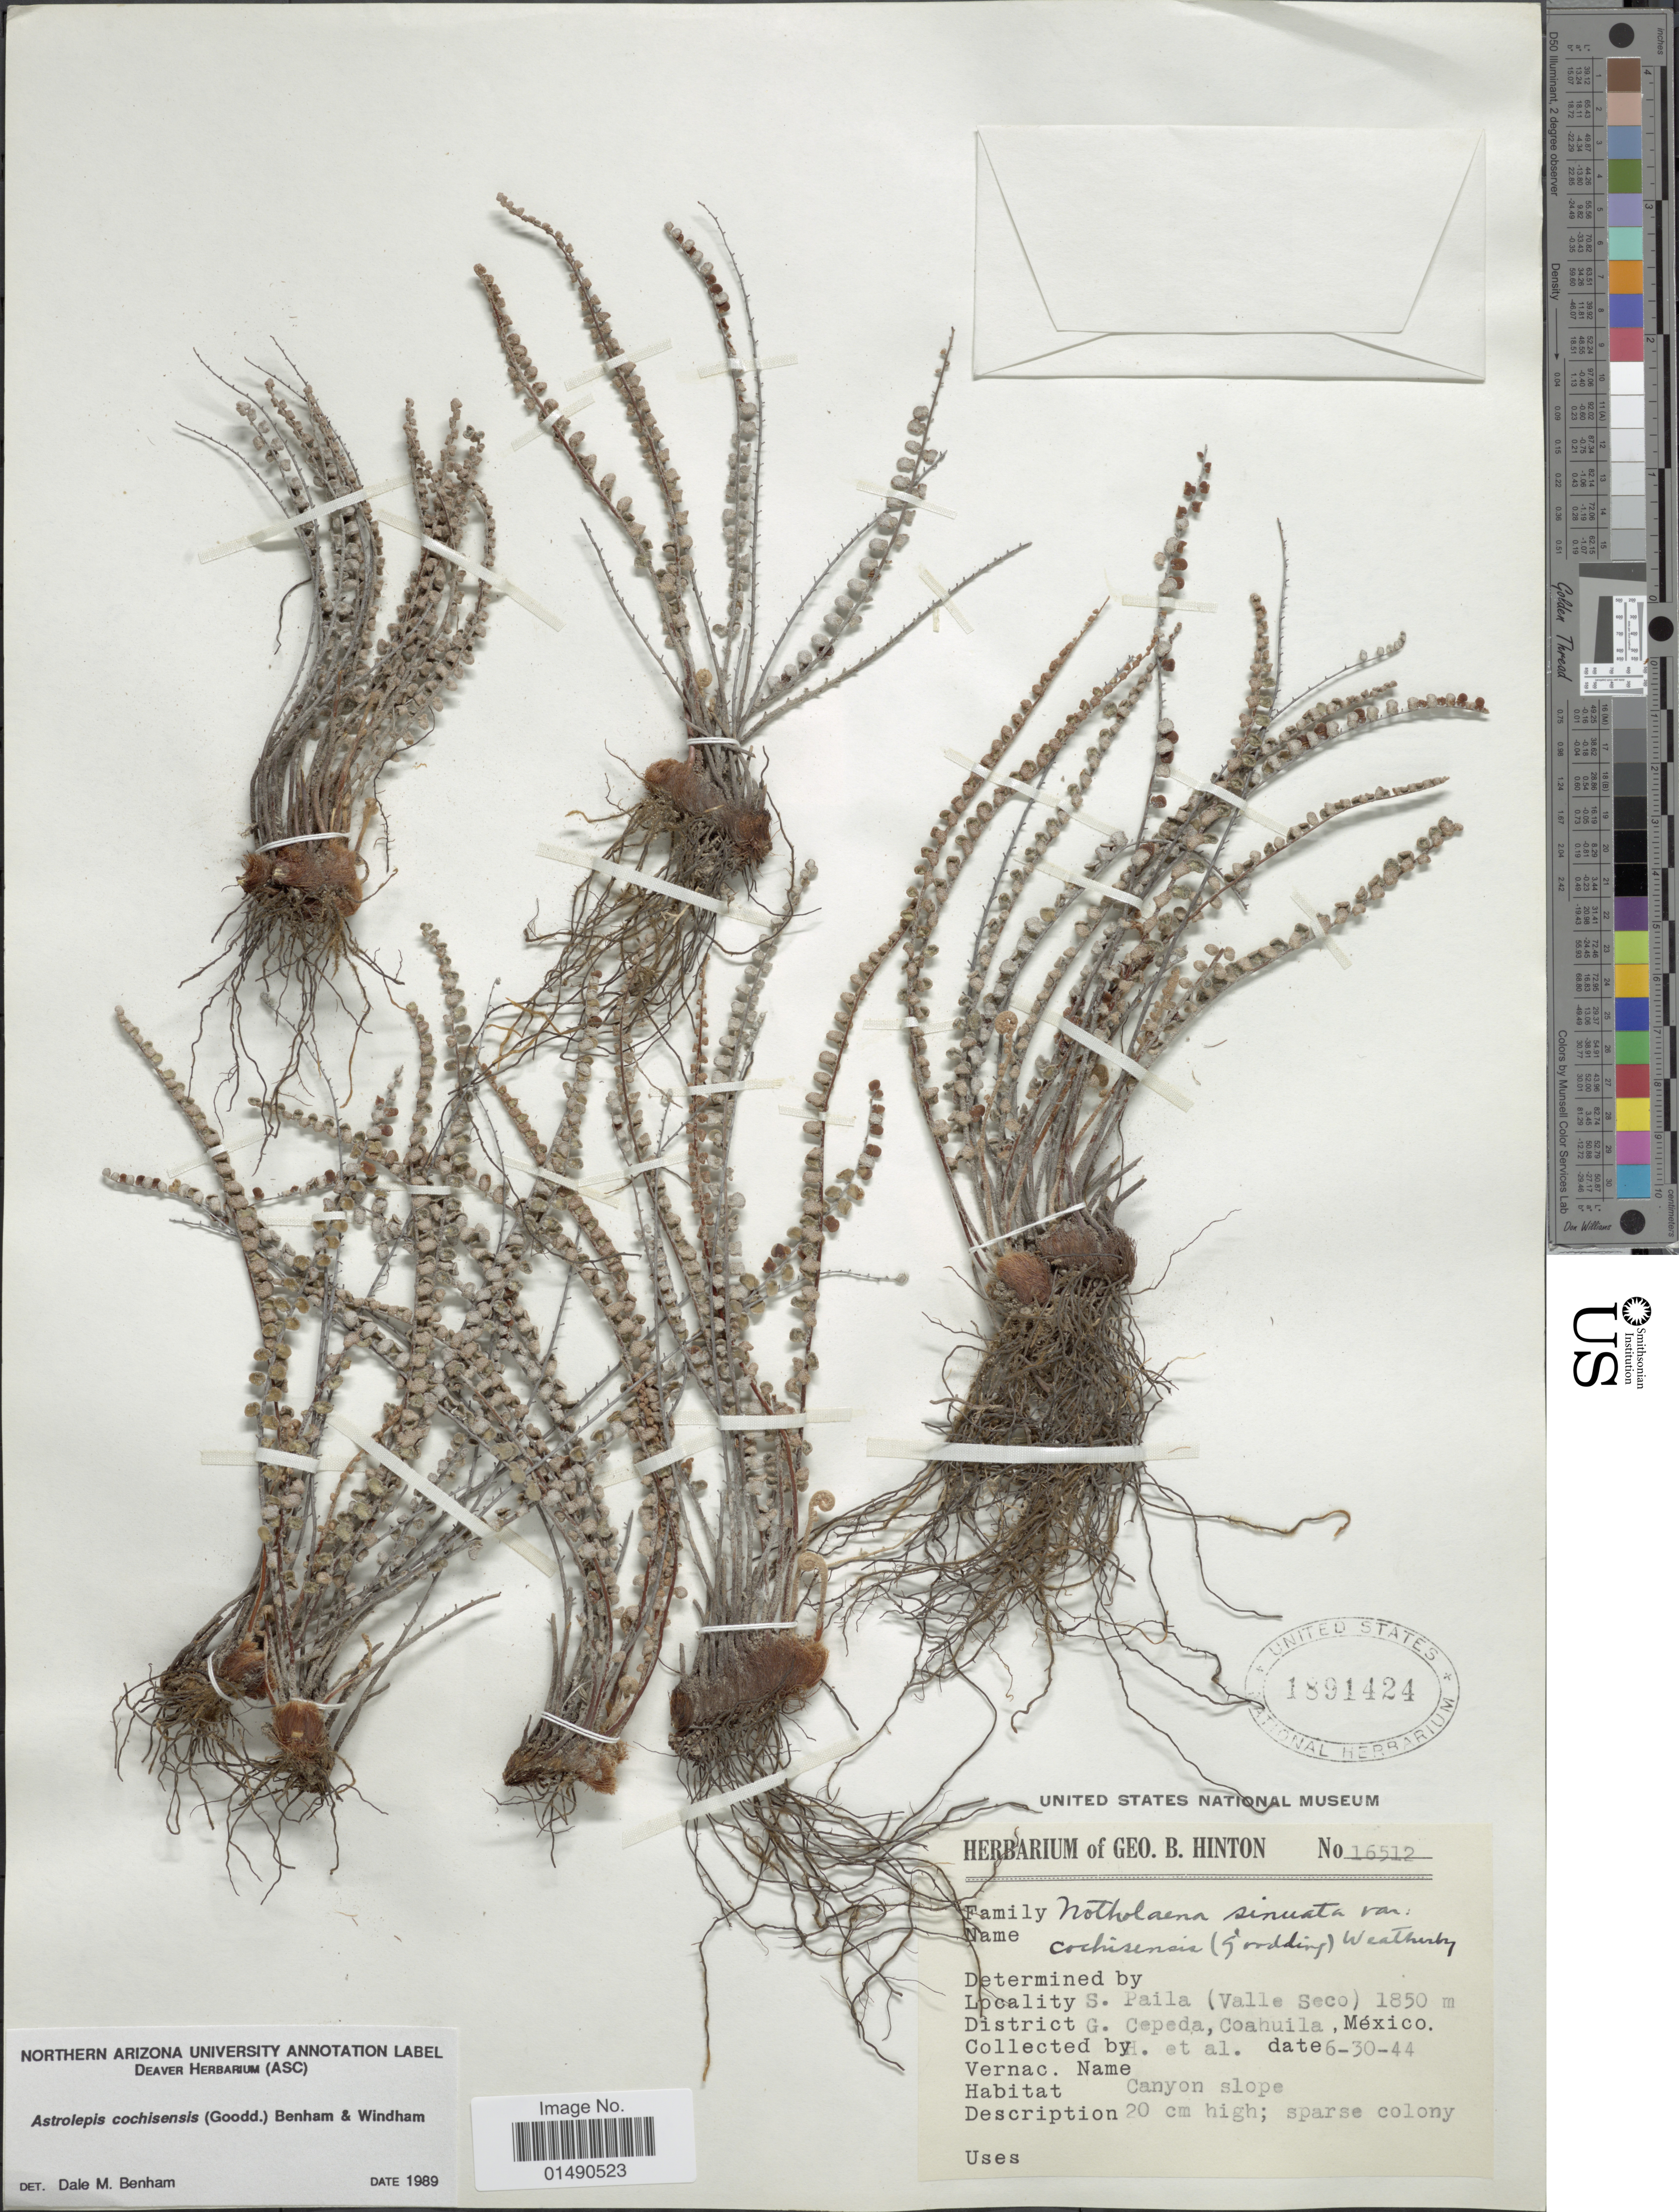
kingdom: Plantae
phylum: Tracheophyta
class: Polypodiopsida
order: Polypodiales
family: Pteridaceae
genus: Astrolepis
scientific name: Astrolepis cochisensis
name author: (C.O. Goodd.) D.M. Benham & Windham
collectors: G. B. Hinton & et al.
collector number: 16512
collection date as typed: Transcribed d/m/y: 30/6/44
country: Mexico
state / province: Coahuila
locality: S. Paila ( Valle Seco), G. Cepeda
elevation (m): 1850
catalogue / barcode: US 1891424